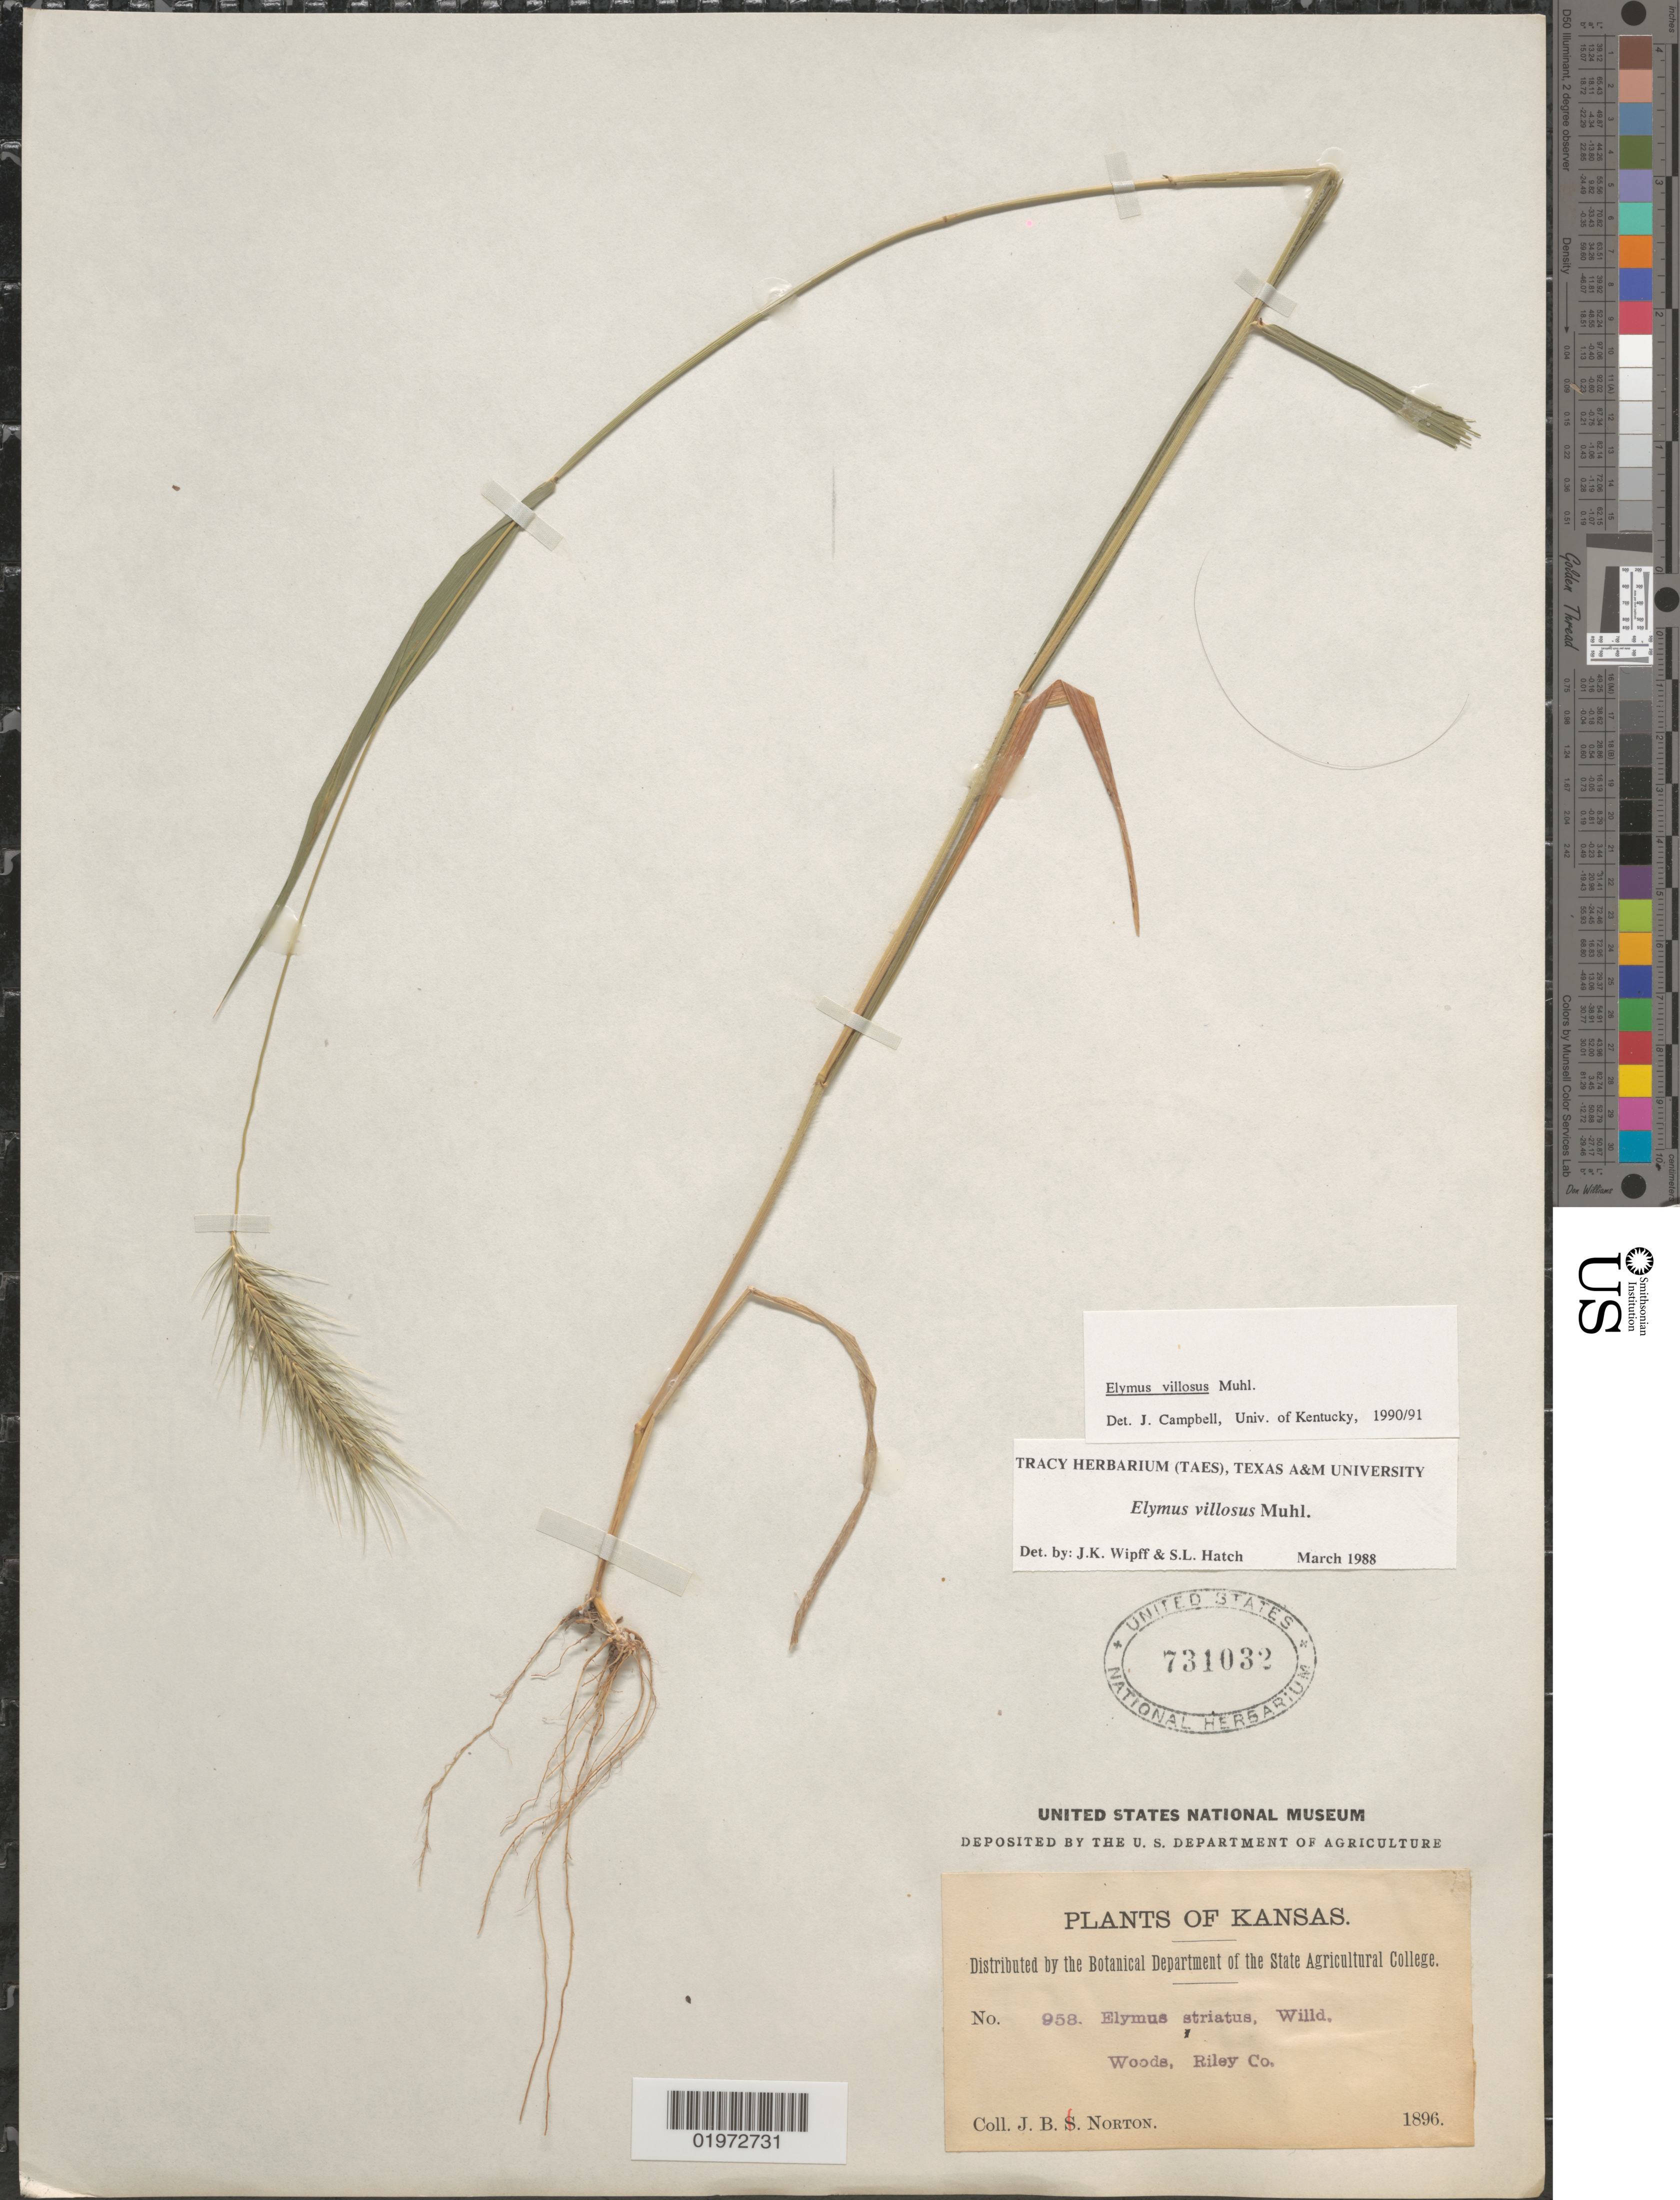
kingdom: Plantae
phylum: Tracheophyta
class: Liliopsida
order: Poales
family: Poaceae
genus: Elymus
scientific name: Elymus villosus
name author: Muhl. ex Willd.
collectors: J. B. Norton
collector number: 958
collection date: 1896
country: United States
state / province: Kansas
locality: Woods, Riley Co.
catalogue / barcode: US 731032